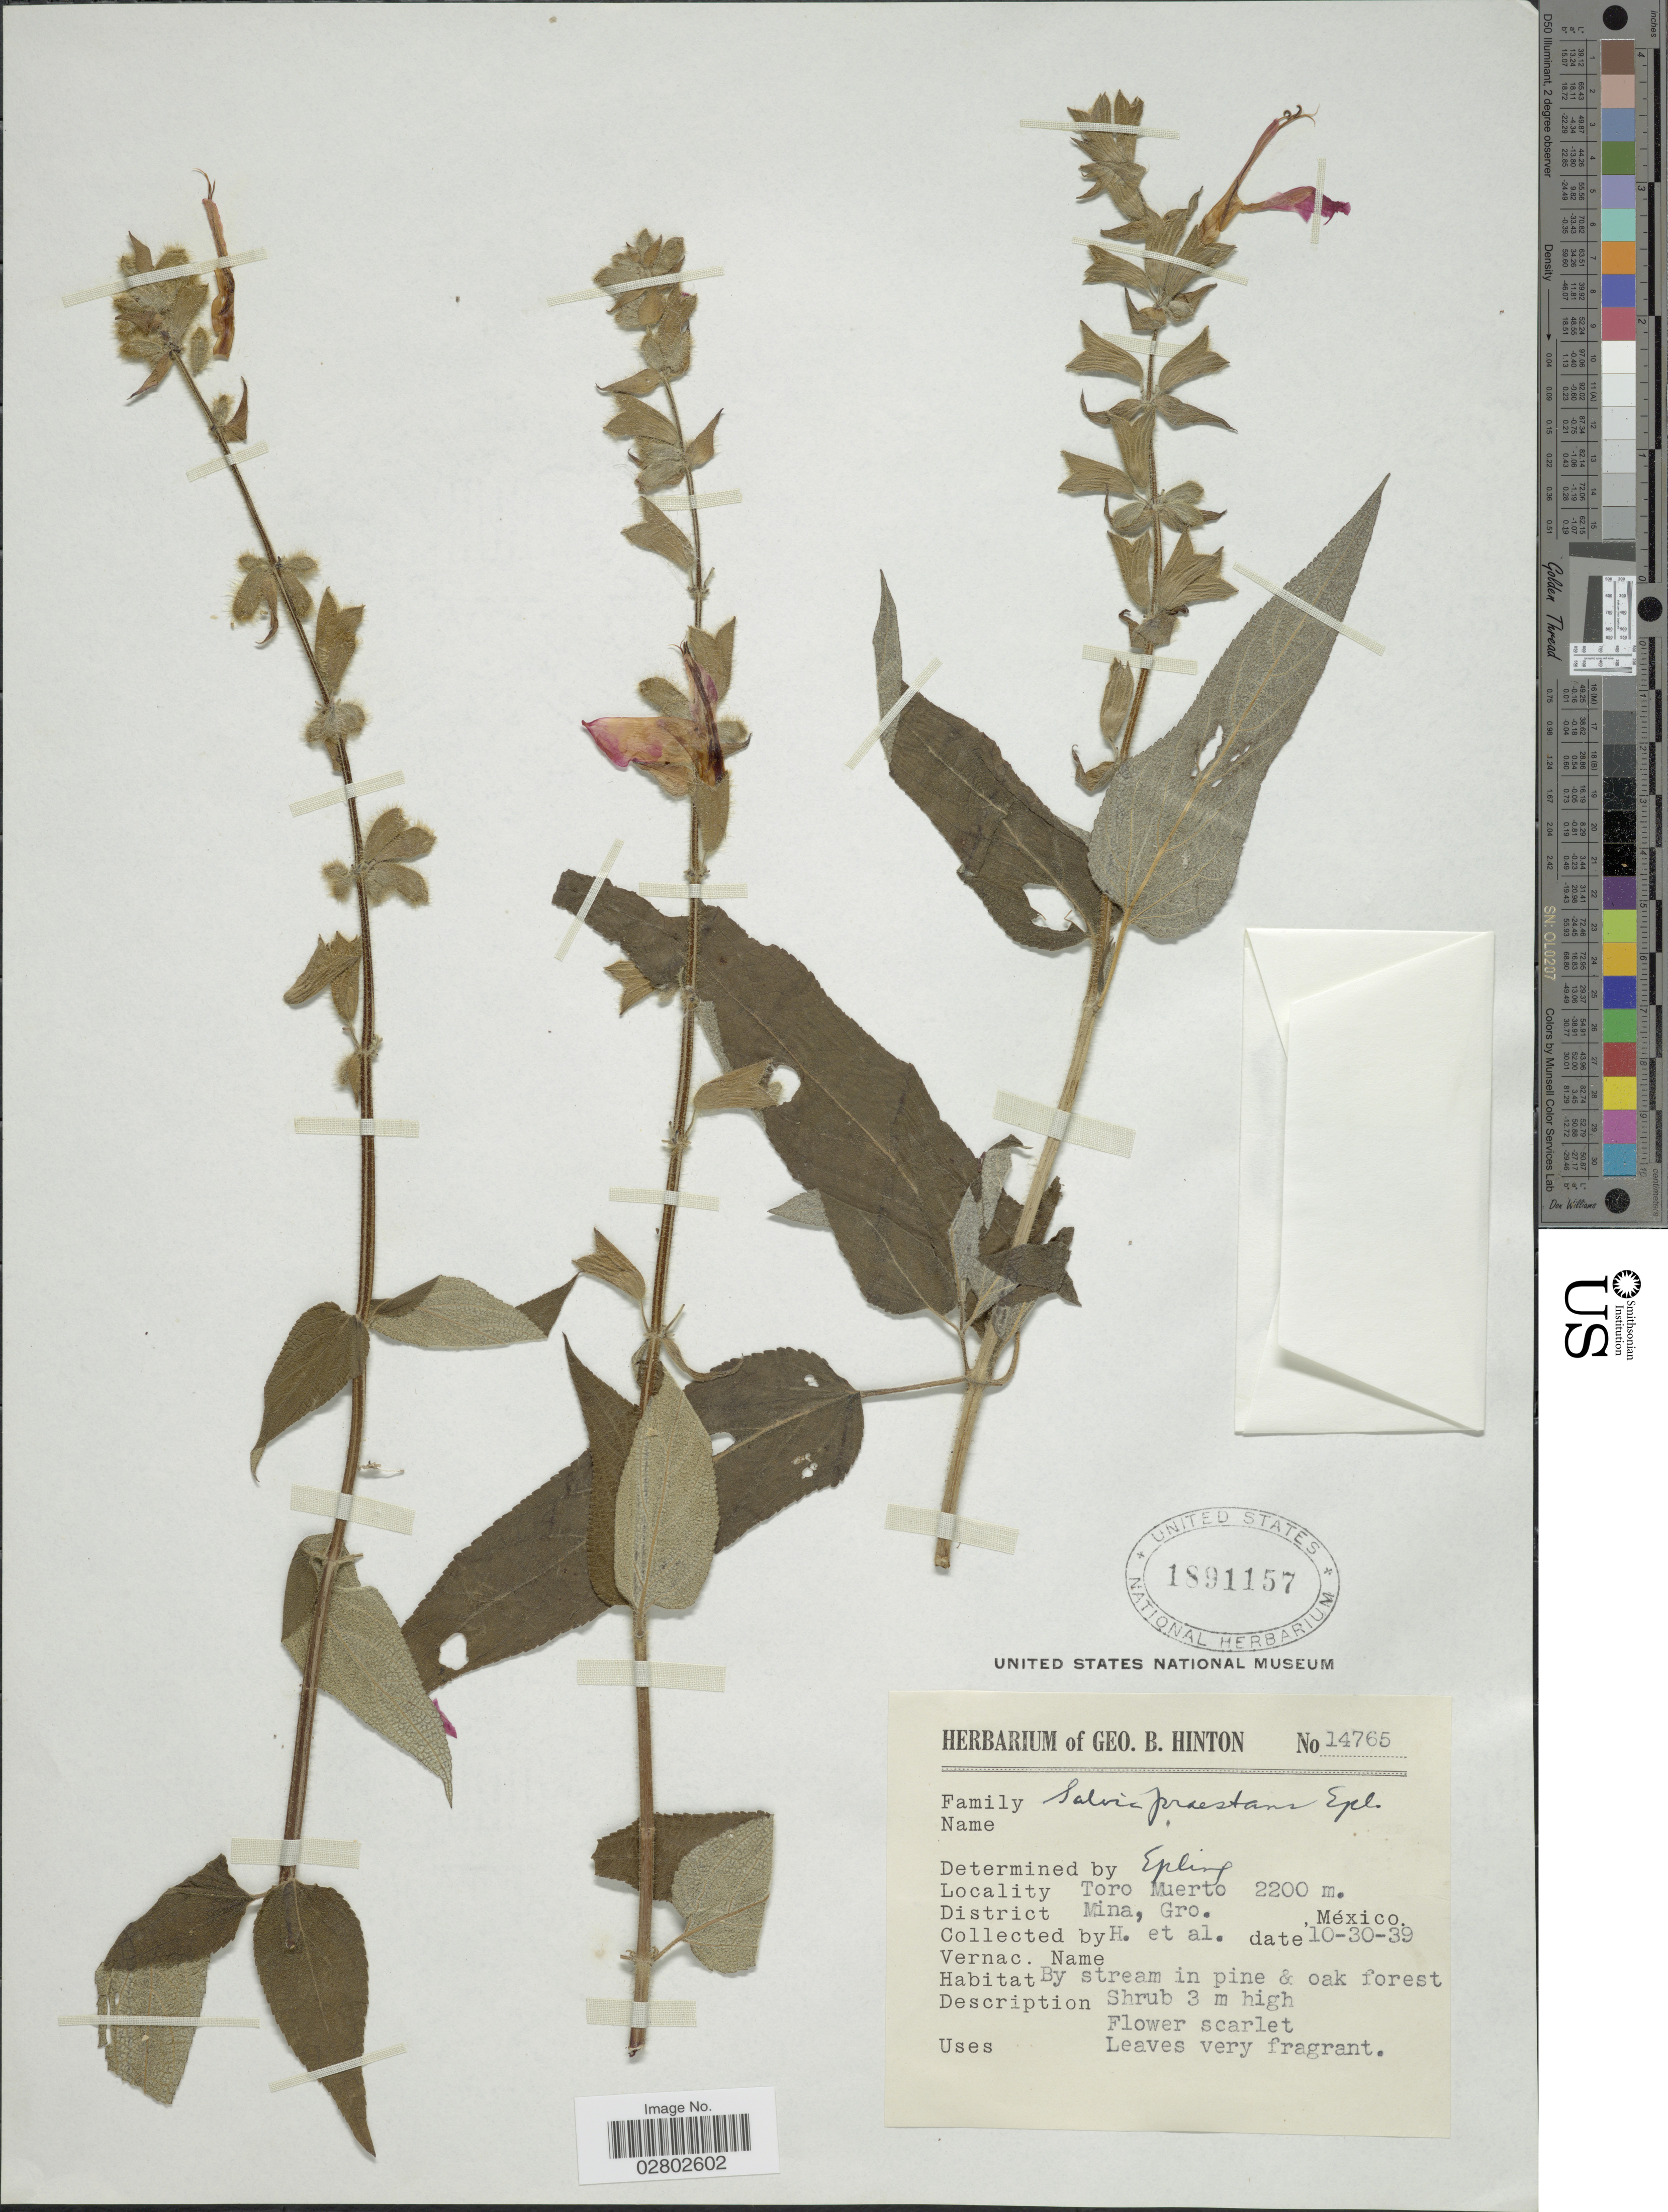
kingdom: Plantae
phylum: Tracheophyta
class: Magnoliopsida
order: Lamiales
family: Lamiaceae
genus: Salvia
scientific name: Salvia praestans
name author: Epling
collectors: G. B. Hinton & et al.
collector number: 14765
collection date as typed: Transcribed d/m/y: 30/10/39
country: Mexico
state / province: Guerrero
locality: Toro Muerto, District Mina.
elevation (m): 2200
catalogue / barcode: US 1891157